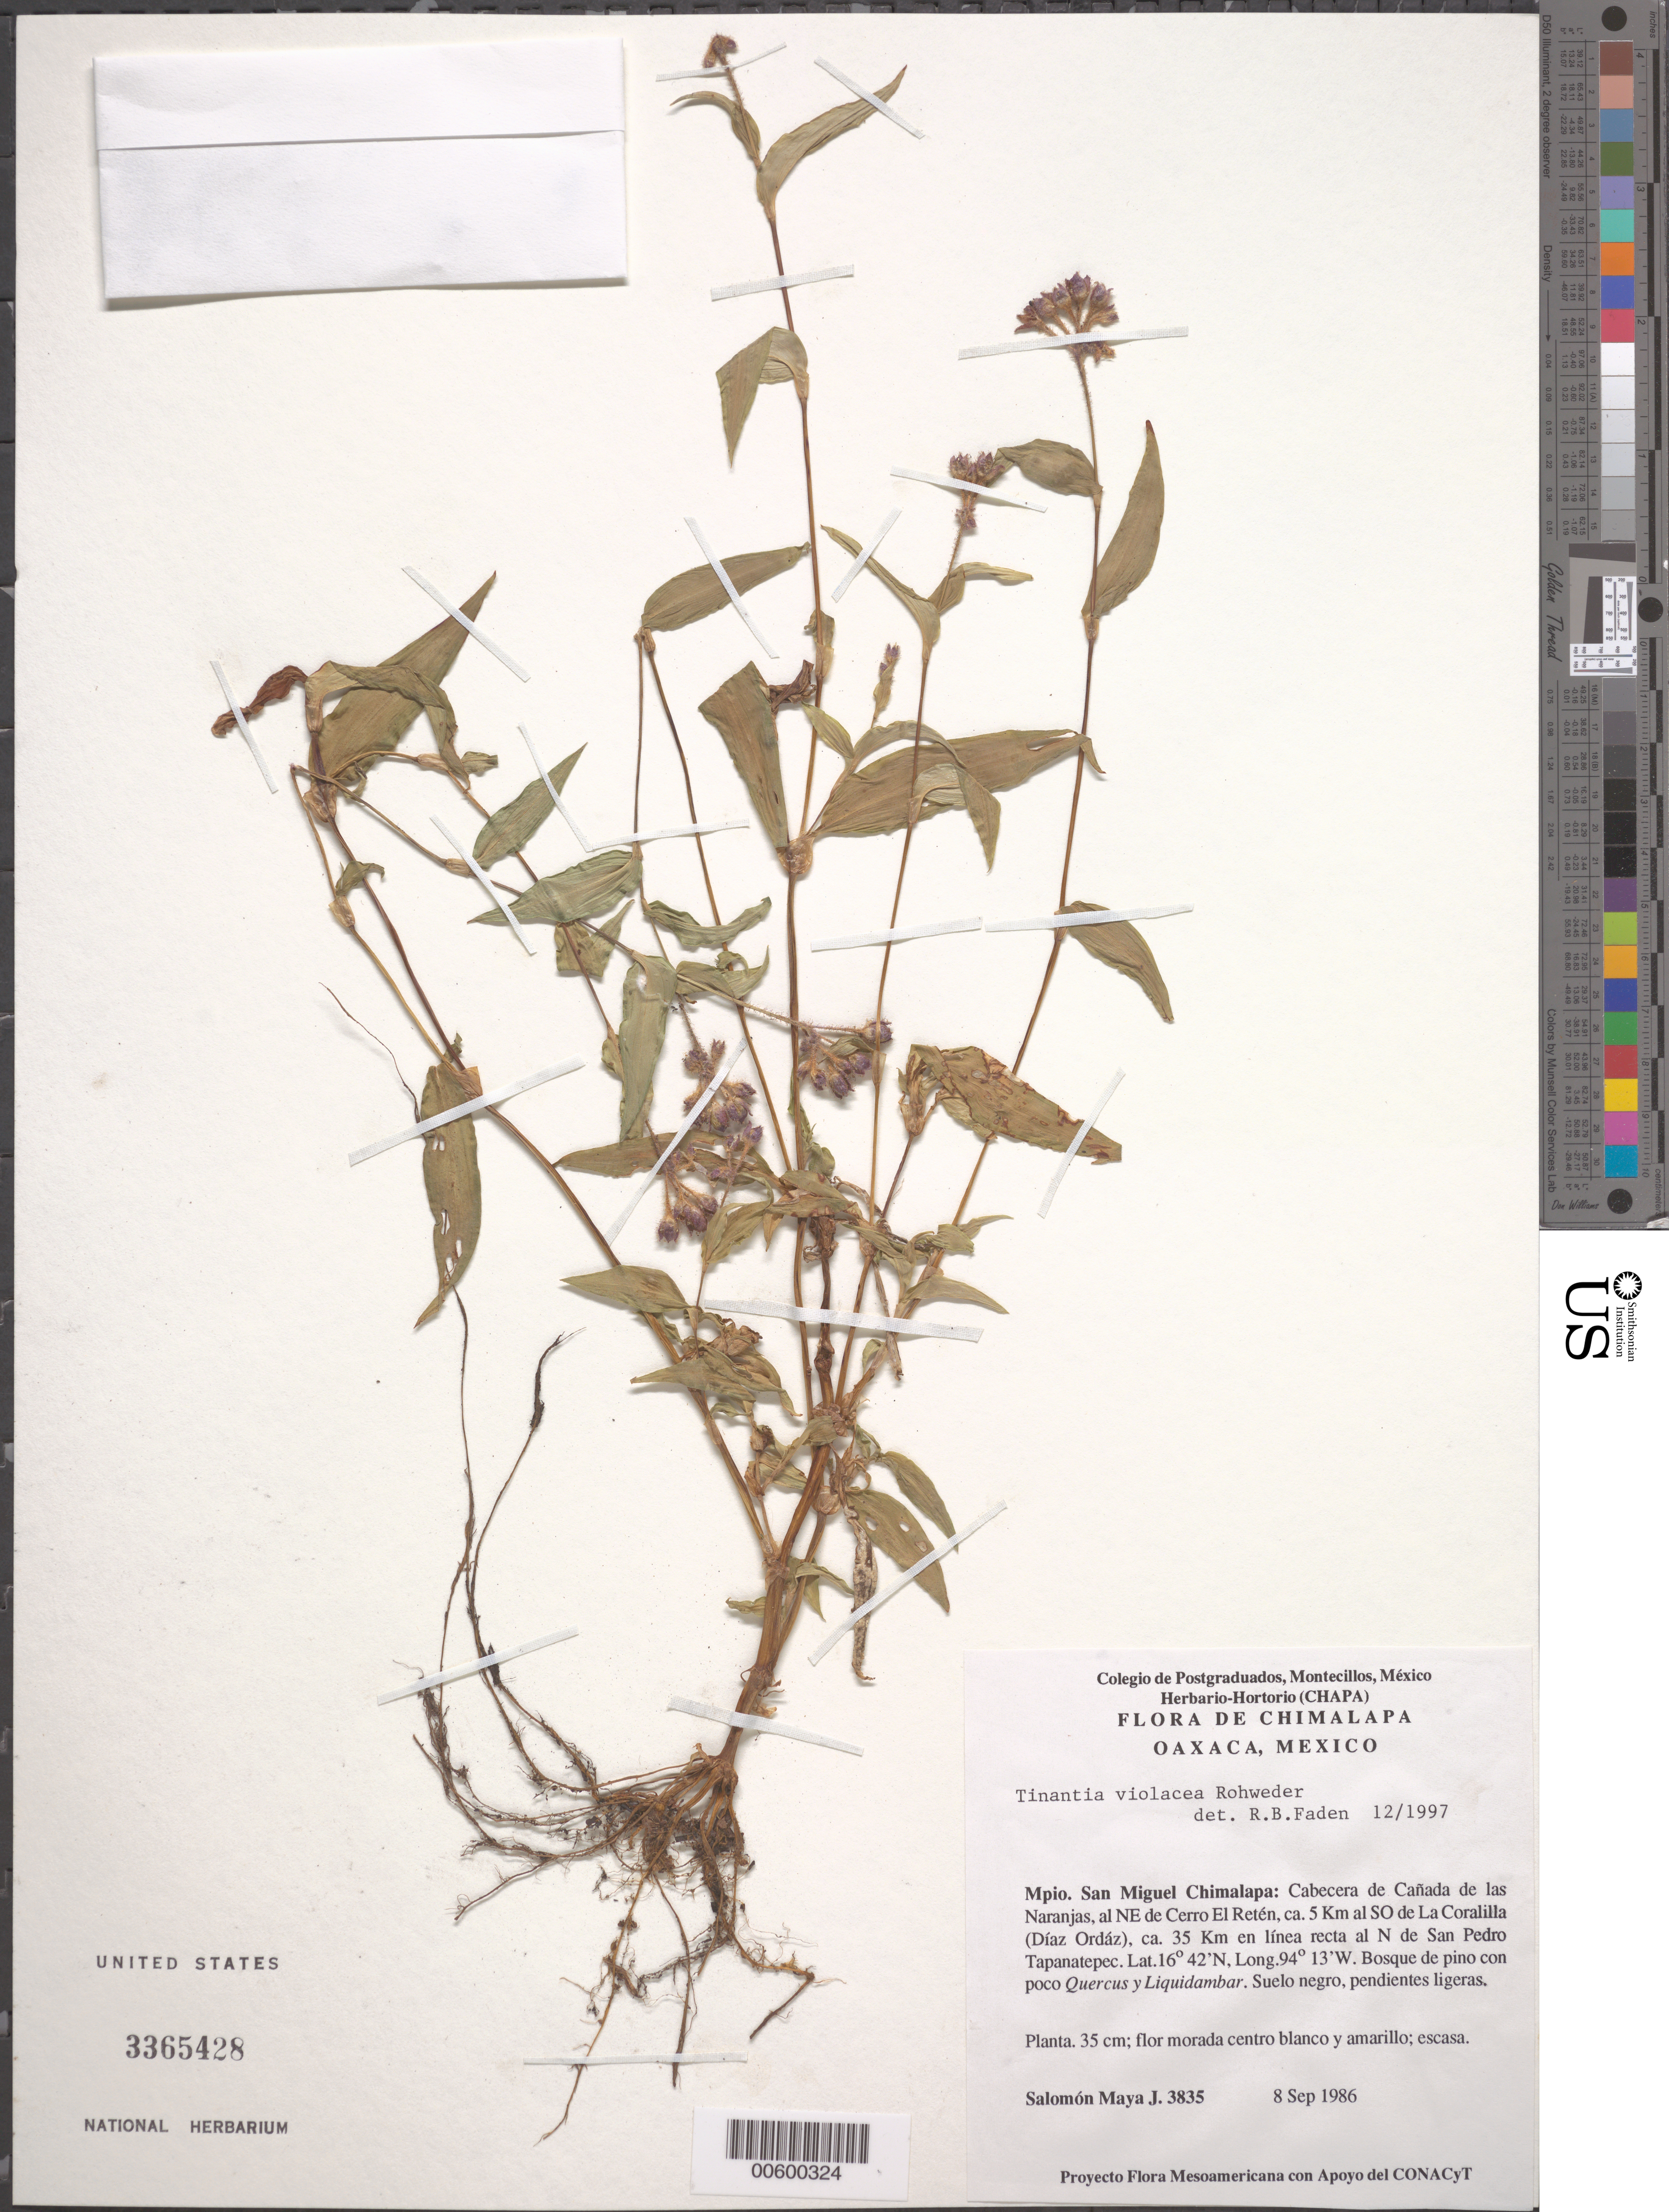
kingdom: Plantae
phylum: Tracheophyta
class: Liliopsida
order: Commelinales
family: Commelinaceae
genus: Tinantia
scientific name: Tinantia violacea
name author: Rohweder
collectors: S. Maya J.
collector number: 3835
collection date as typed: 08 Sep 1986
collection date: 1986-09-08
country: Mexico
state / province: Oaxaca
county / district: San Miguel Chimalapa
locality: San miguel chimalapa, cabecera de canada de las naranjas, al ne de san pedro tapanatepec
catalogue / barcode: US 3365428